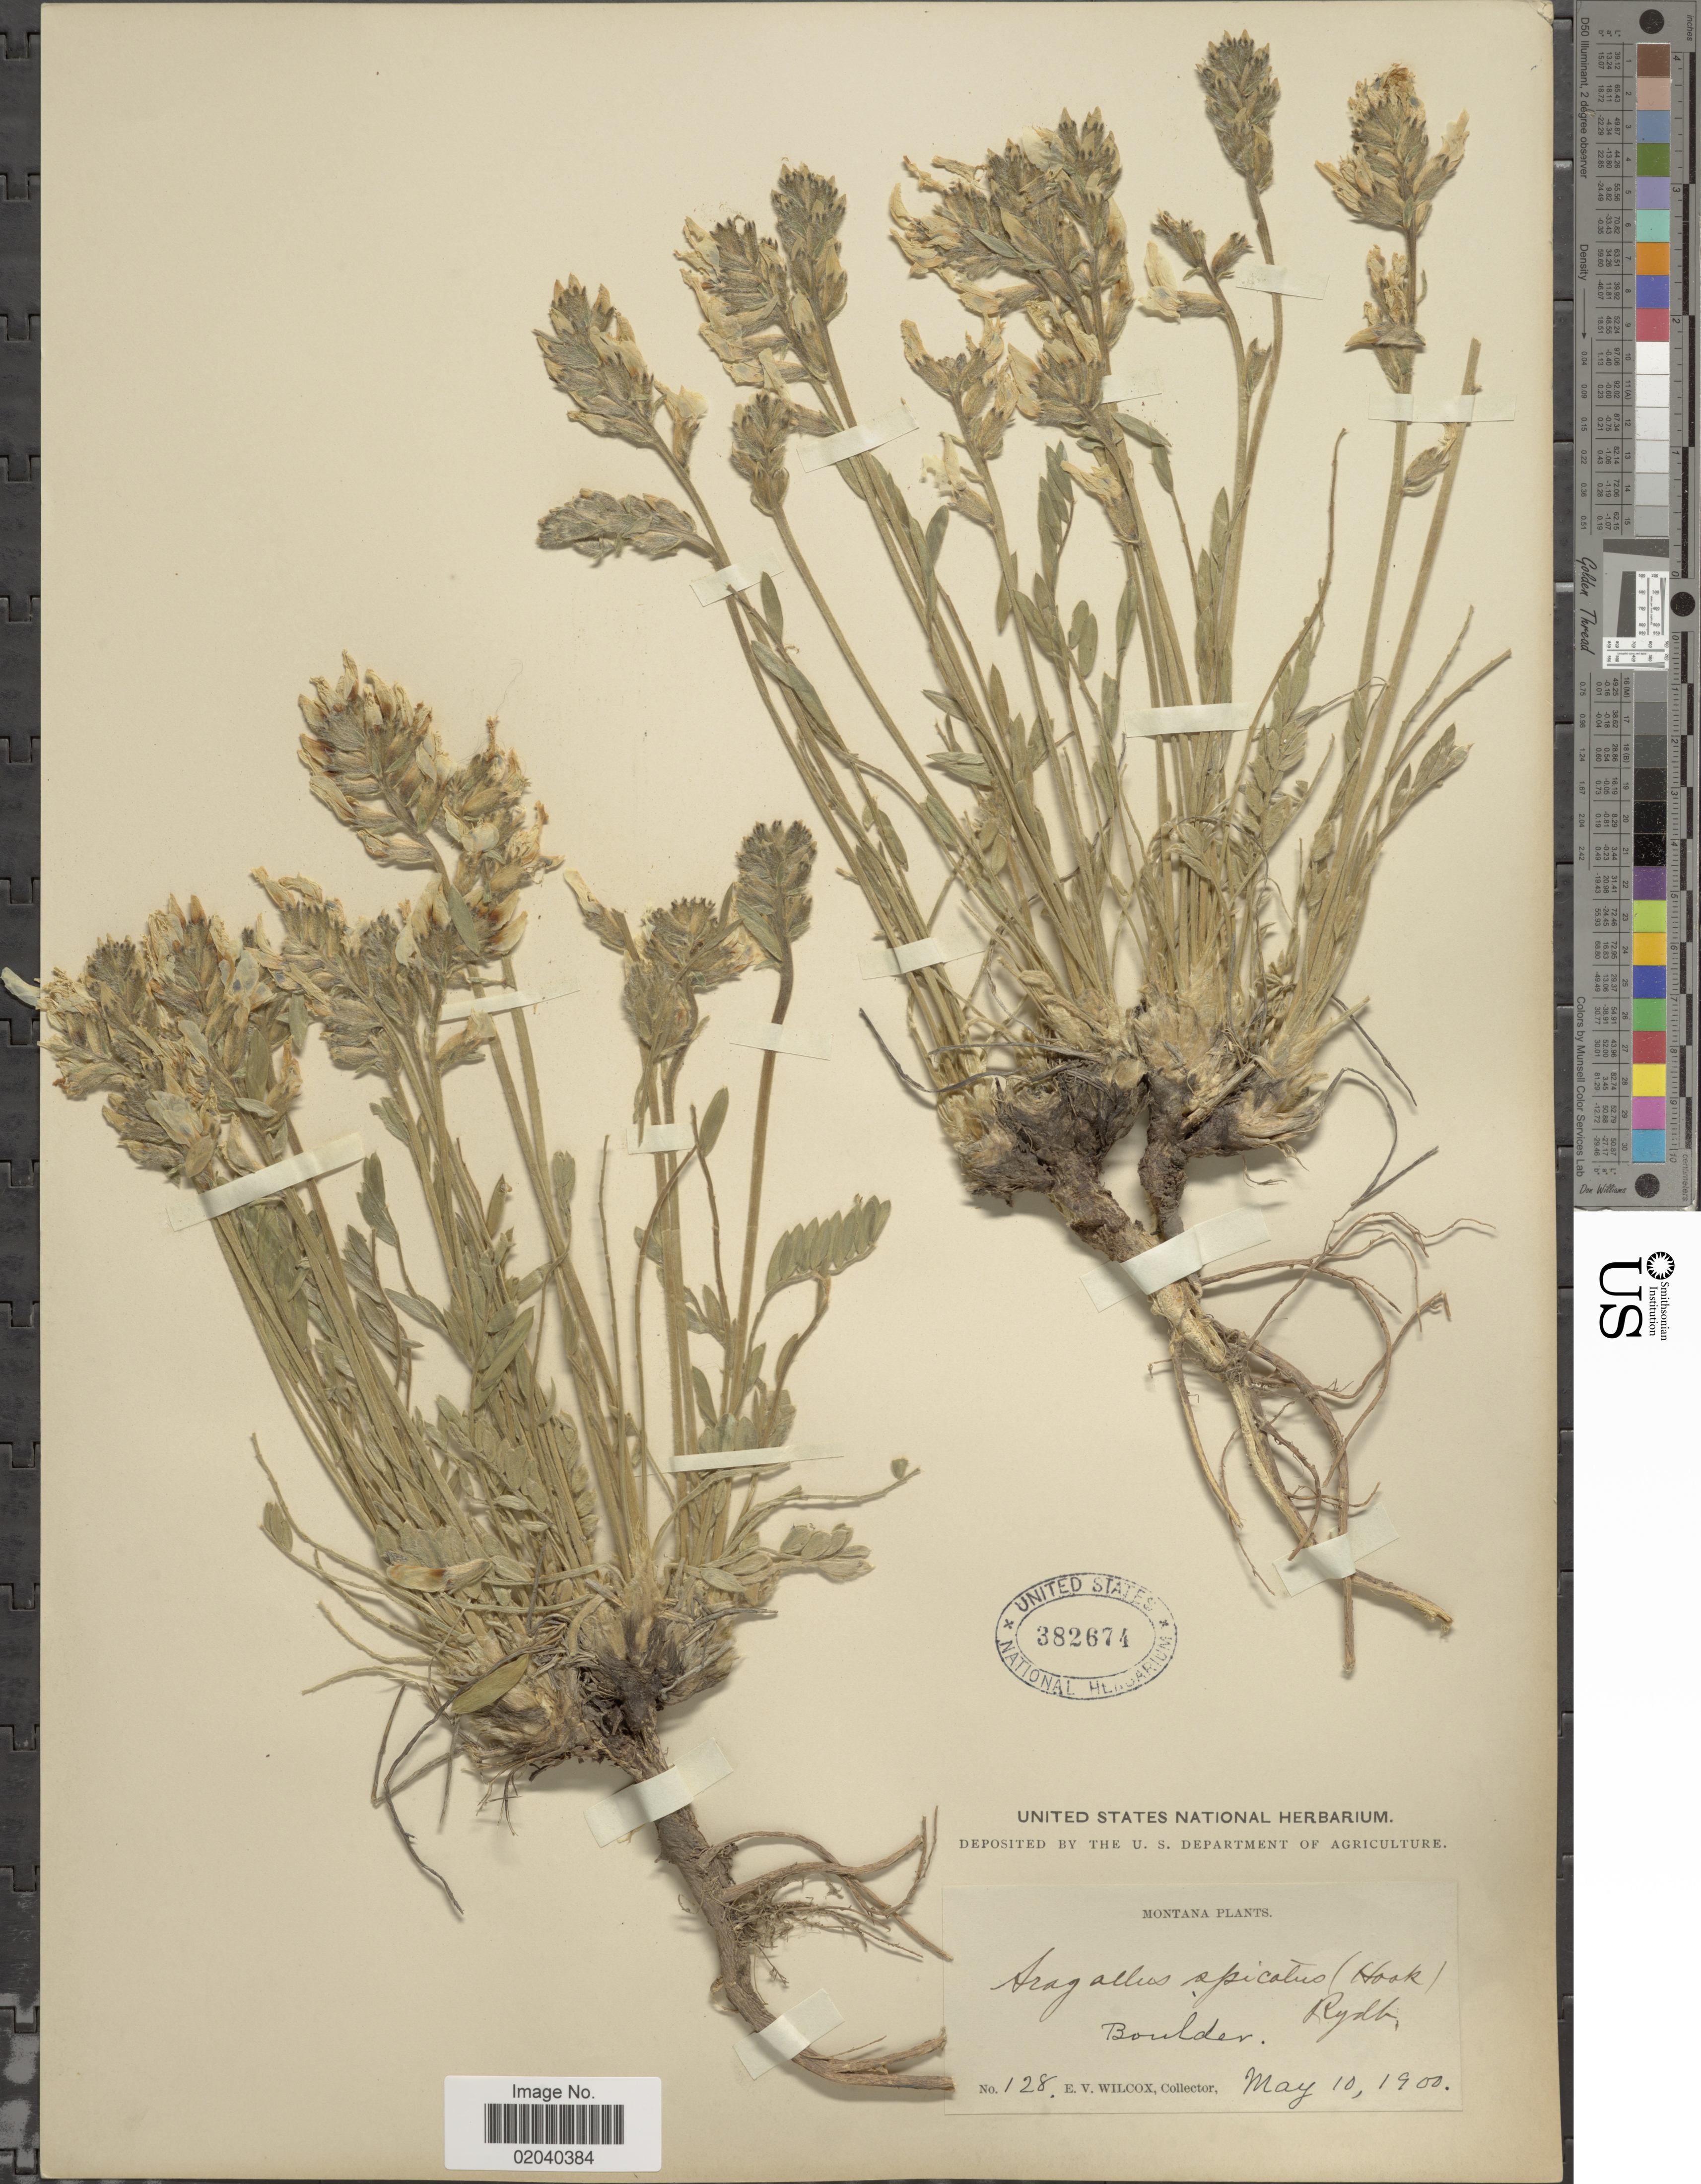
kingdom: Plantae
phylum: Tracheophyta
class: Magnoliopsida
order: Fabales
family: Fabaceae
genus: Oxytropis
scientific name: Oxytropis sericea var. spicata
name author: (Hook.) Barneby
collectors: E. V. Wilcox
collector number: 128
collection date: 1900-05-10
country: United States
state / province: Montana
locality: Boulder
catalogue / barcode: US 382674